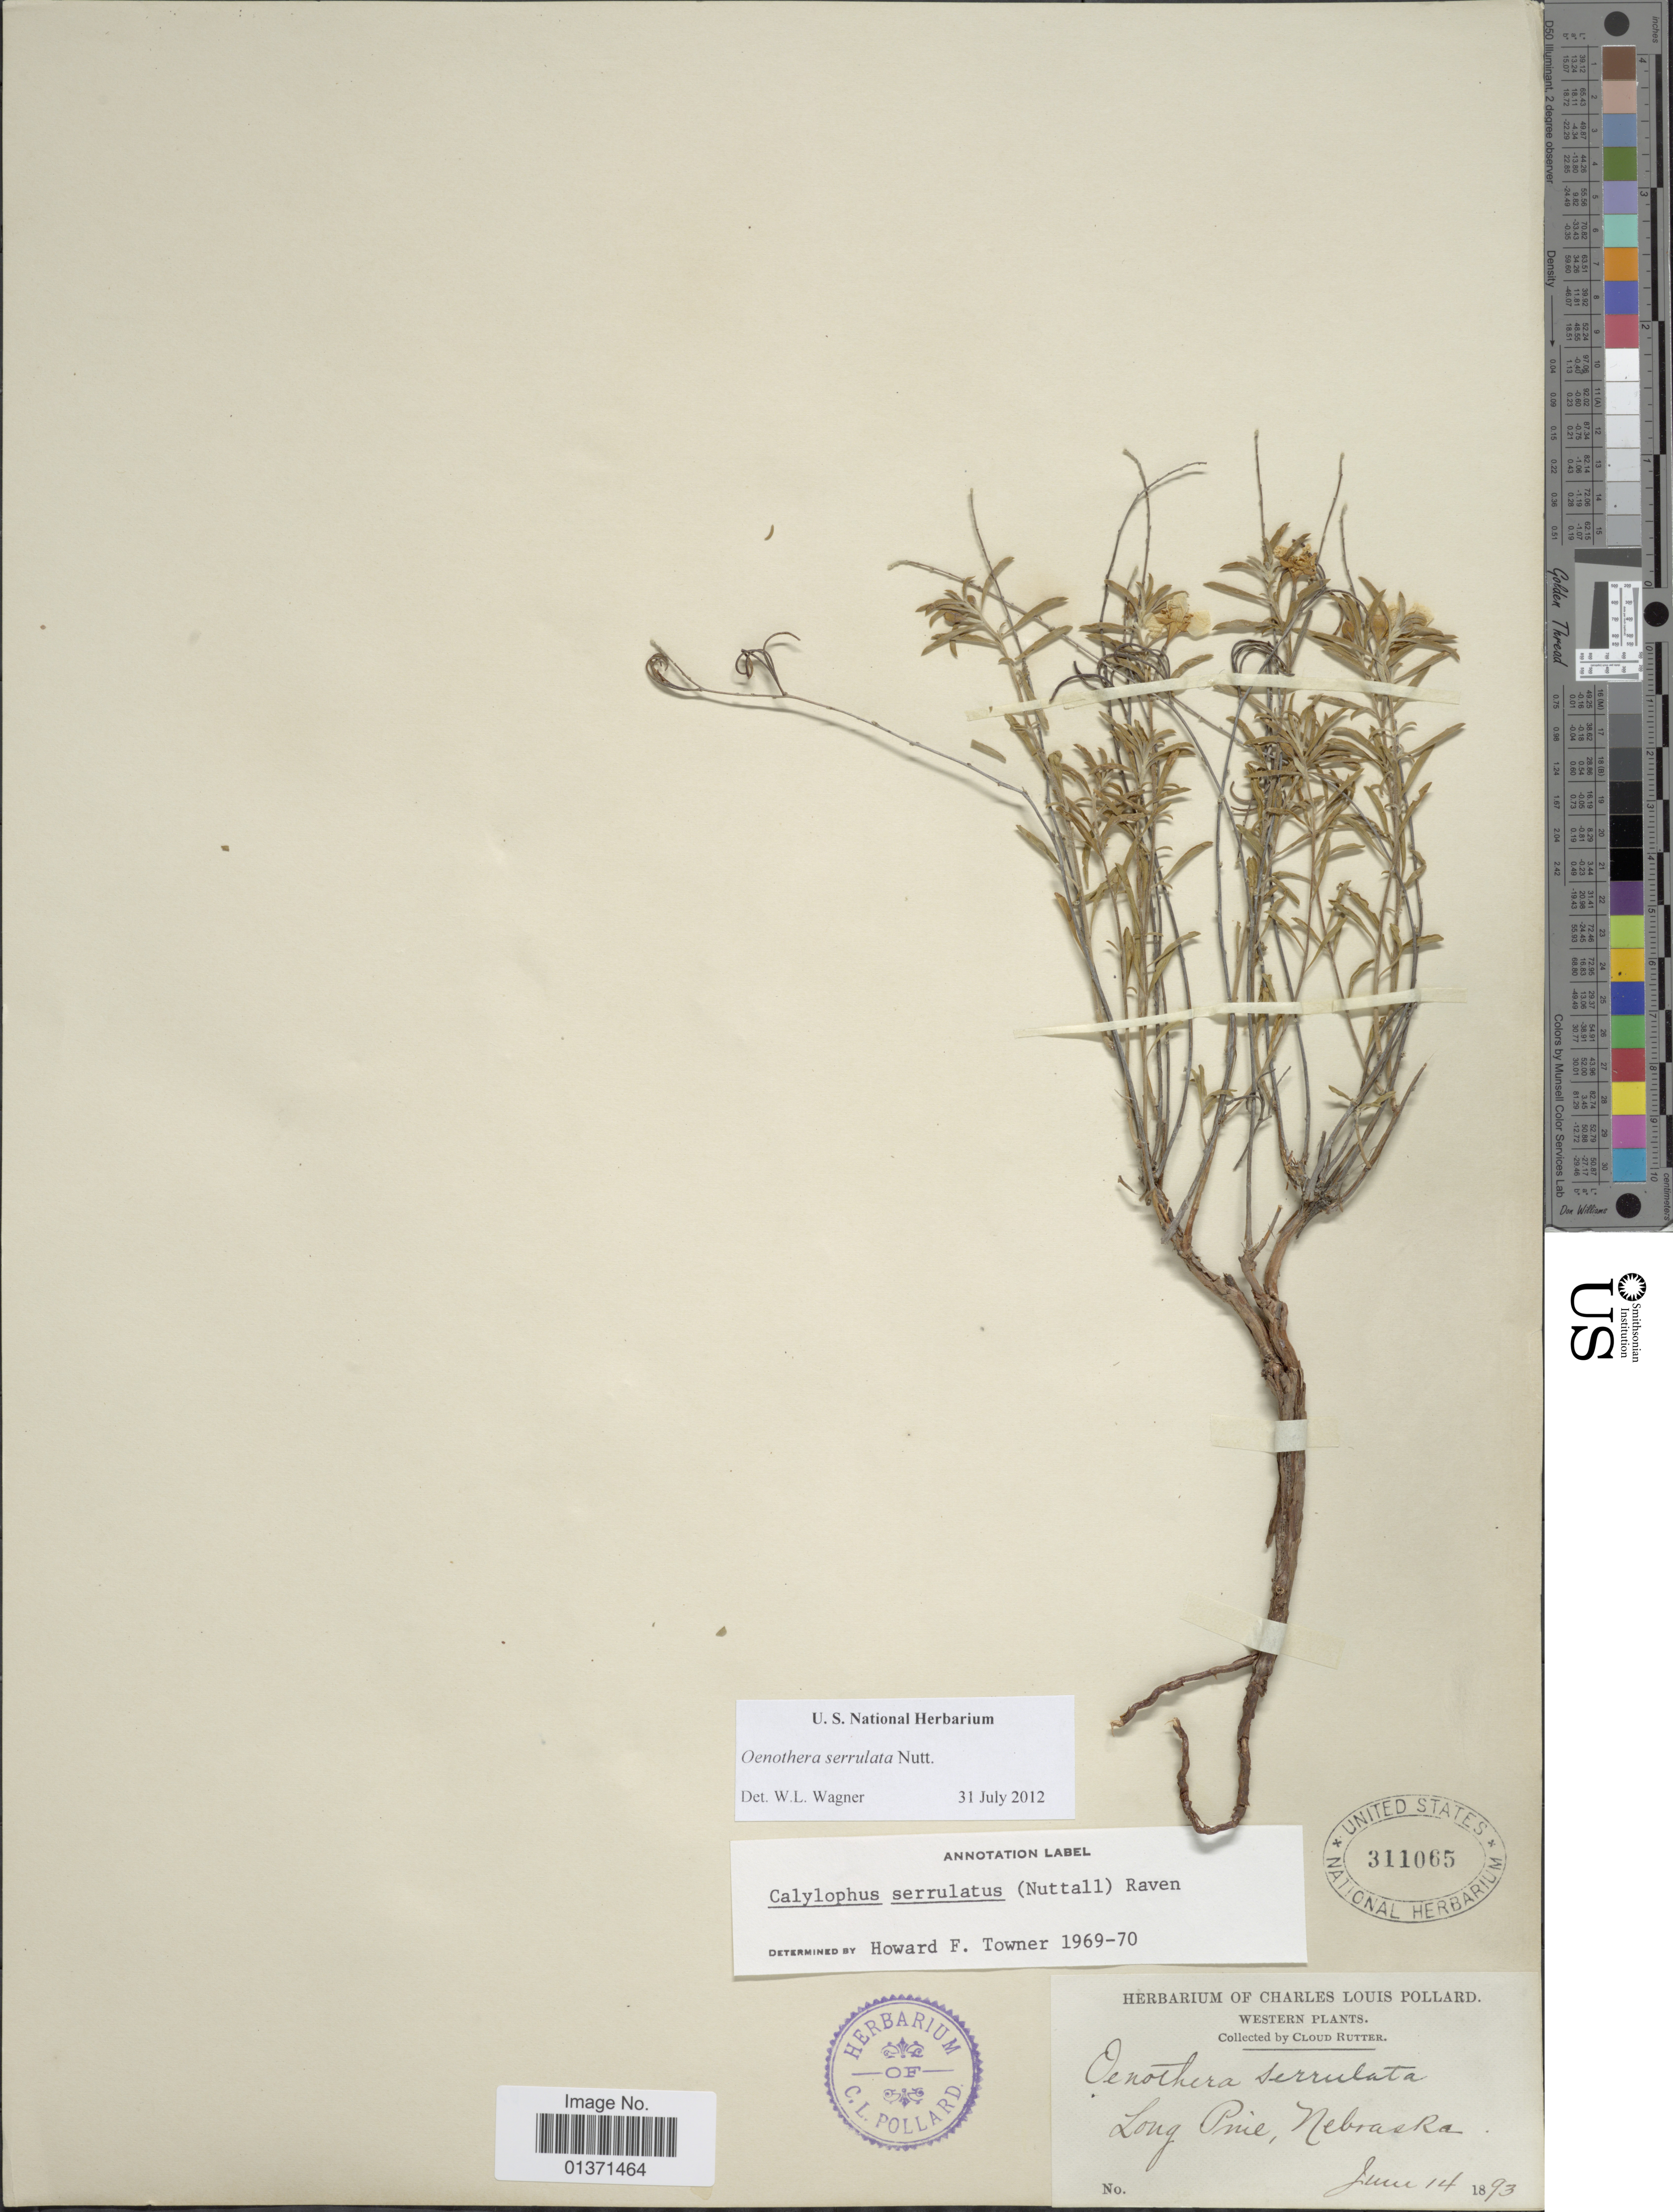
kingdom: Plantae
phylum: Tracheophyta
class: Magnoliopsida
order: Myrtales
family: Onagraceae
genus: Oenothera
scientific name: Oenothera serrulata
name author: Nutt.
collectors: C. Rutter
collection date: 1893-06-14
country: United States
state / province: Nebraska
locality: Long Pine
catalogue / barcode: US 311065